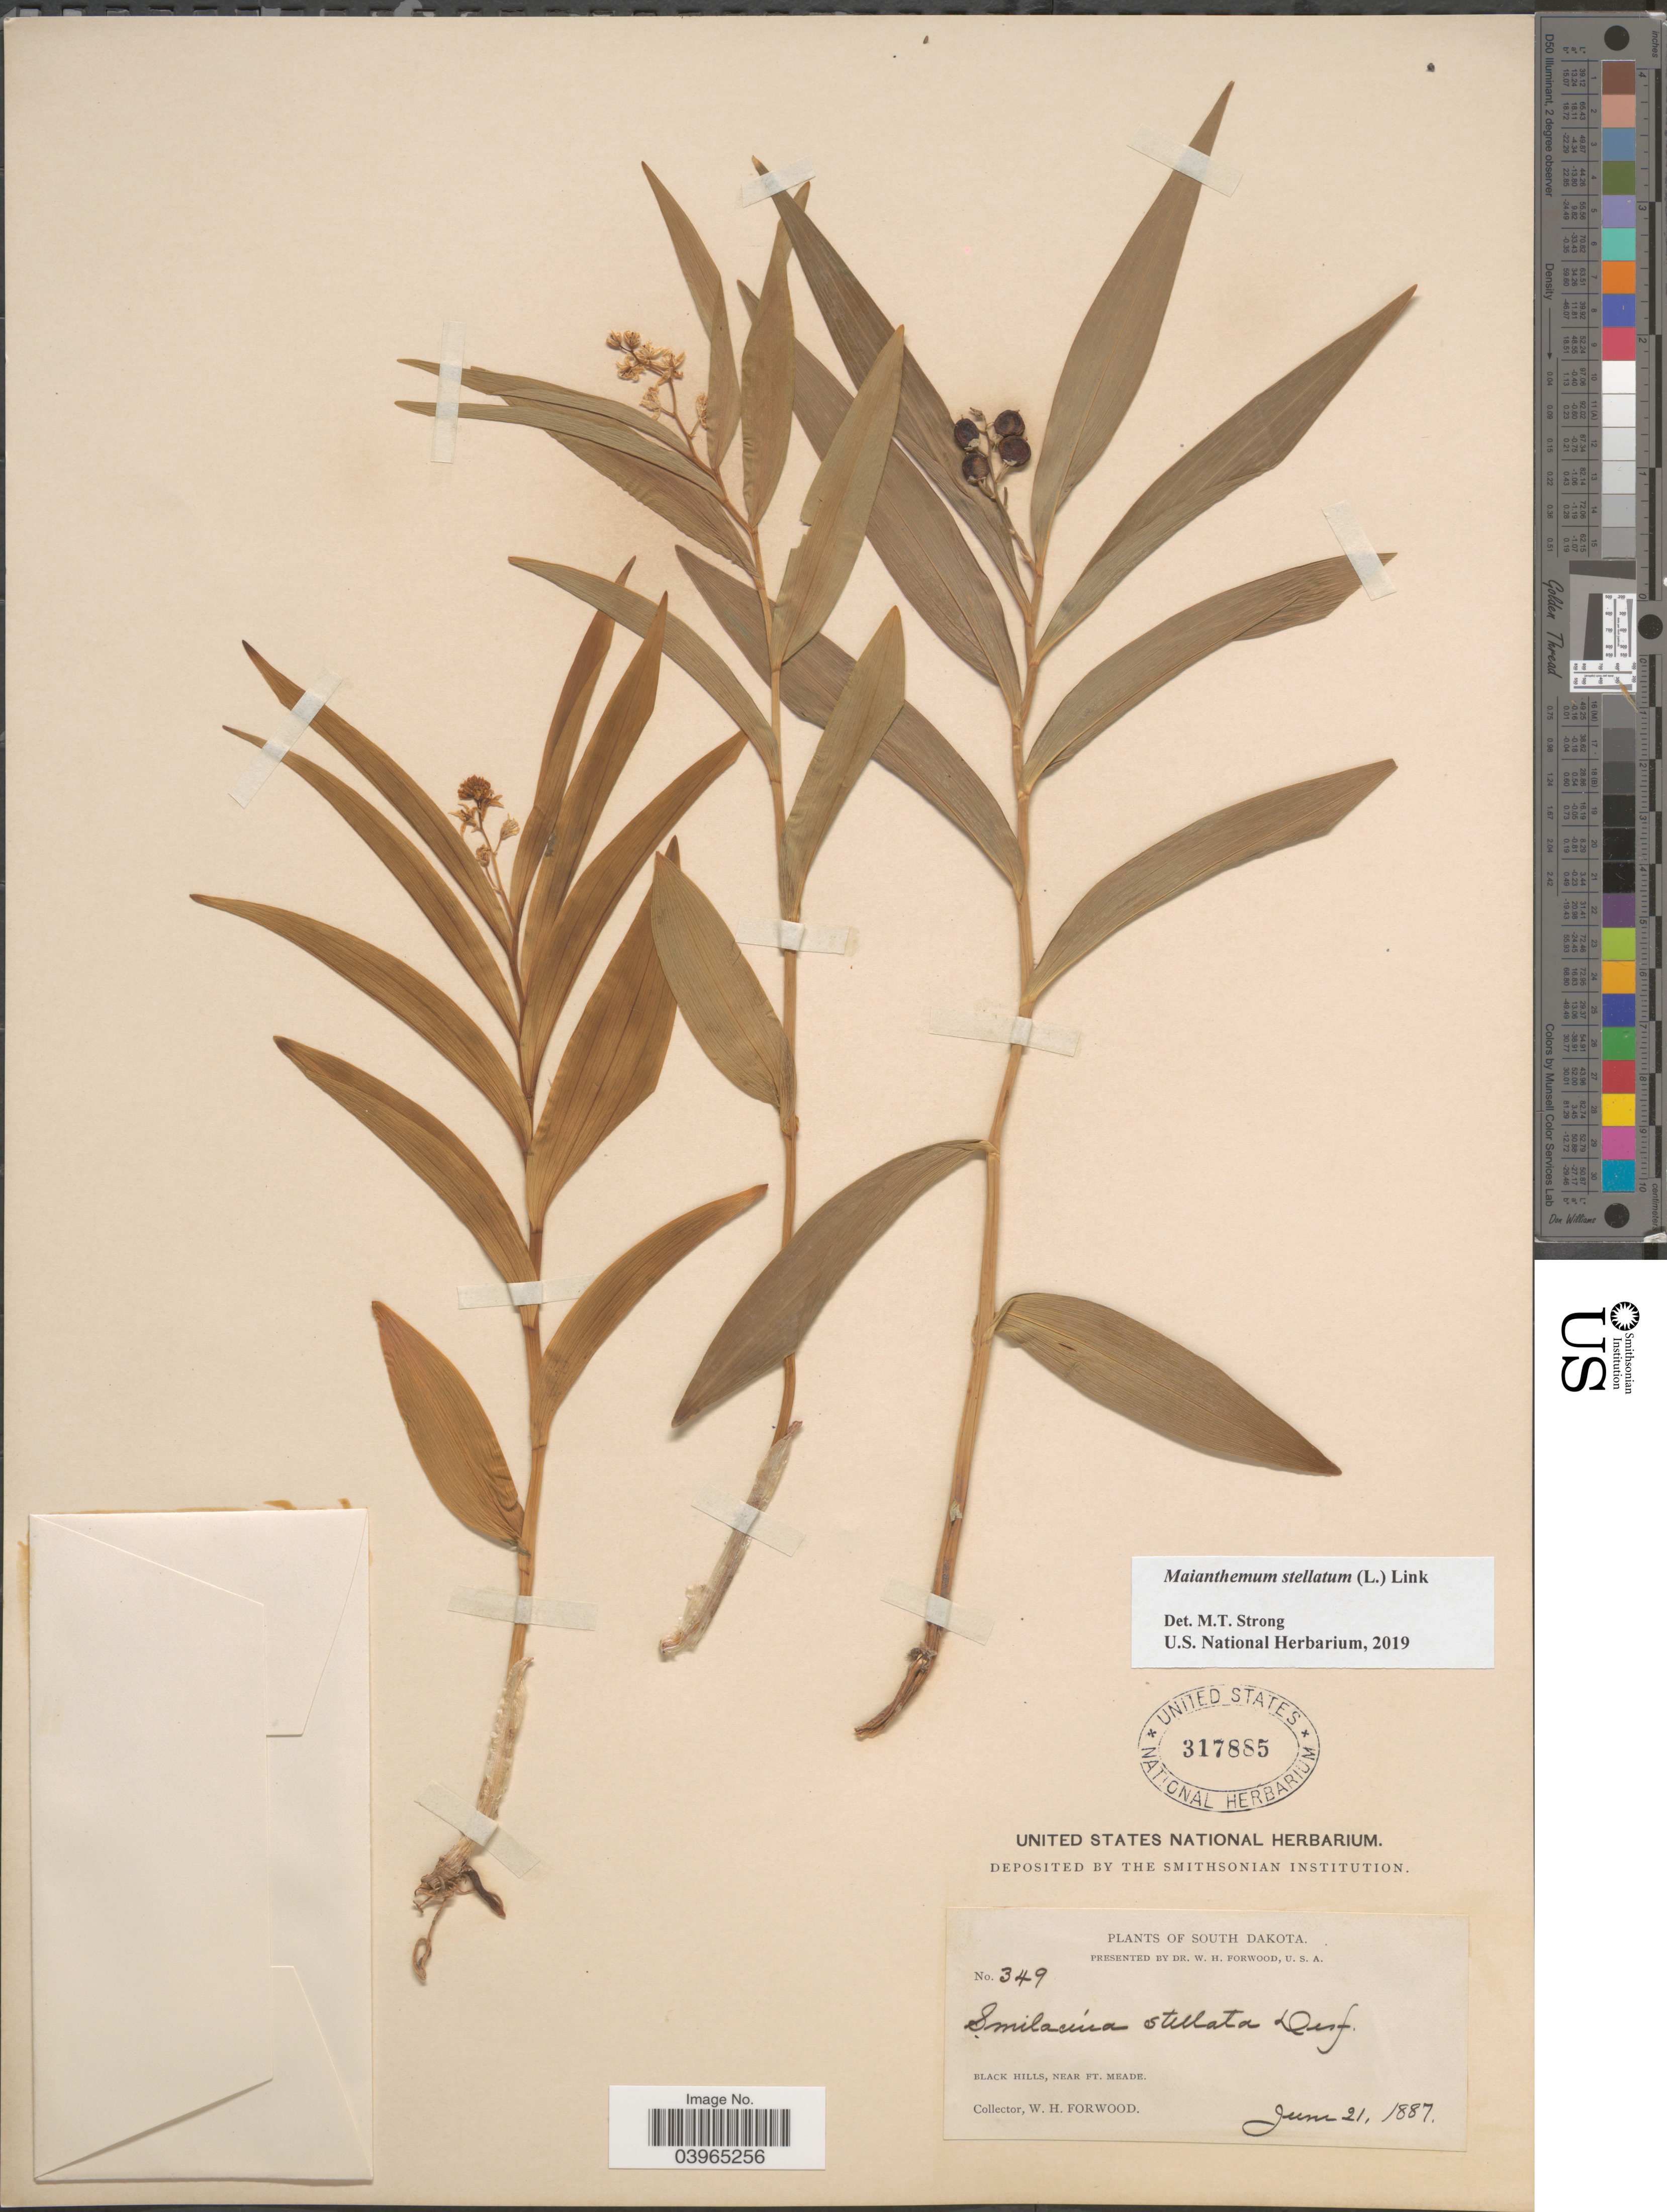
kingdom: Plantae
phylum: Tracheophyta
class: Liliopsida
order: Asparagales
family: Asparagaceae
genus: Maianthemum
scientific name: Maianthemum stellatum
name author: (L.) Link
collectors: W. Forwood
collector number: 349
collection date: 1887-06-21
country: United States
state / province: South Dakota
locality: Black Hills, near Ft. Meade.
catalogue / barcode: US 317885